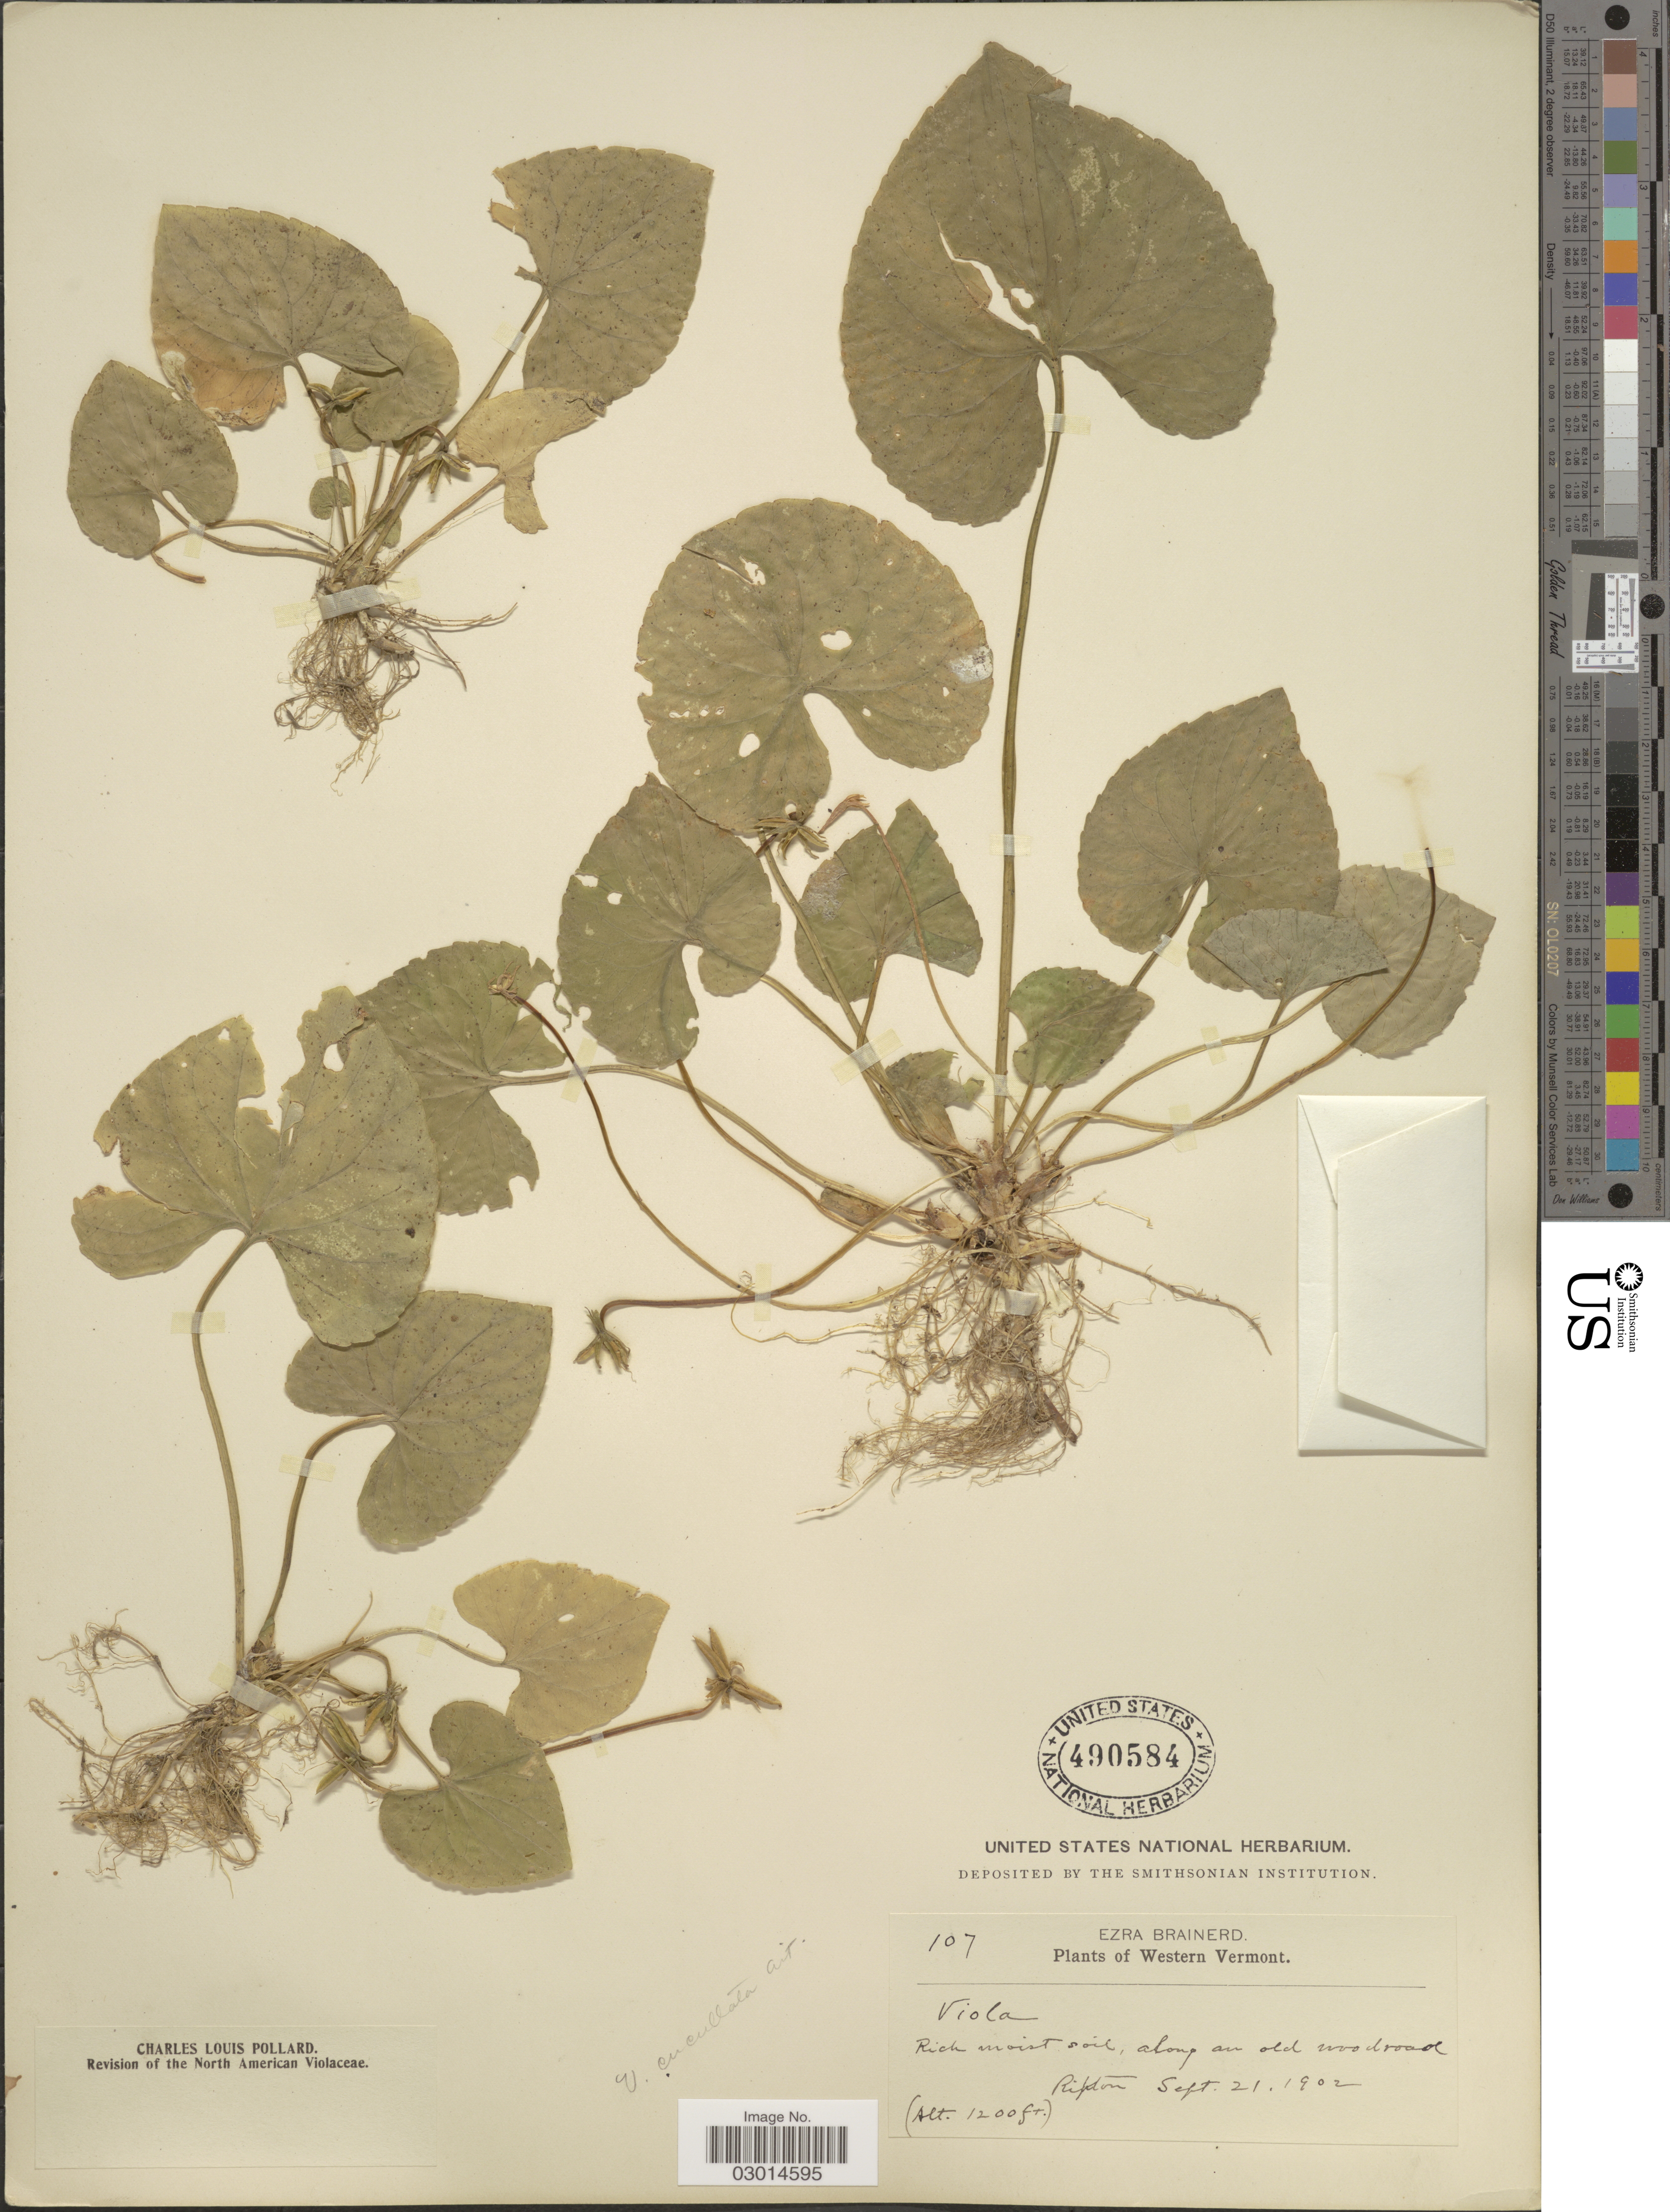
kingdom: Plantae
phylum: Tracheophyta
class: Magnoliopsida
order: Malpighiales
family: Violaceae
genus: Viola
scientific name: Viola cucullata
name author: Aiton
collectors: E. Brainerd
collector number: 107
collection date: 1902-09-21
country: United States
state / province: Vermont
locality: Western Vermont, along an old woodland Ripton.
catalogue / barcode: US 490584